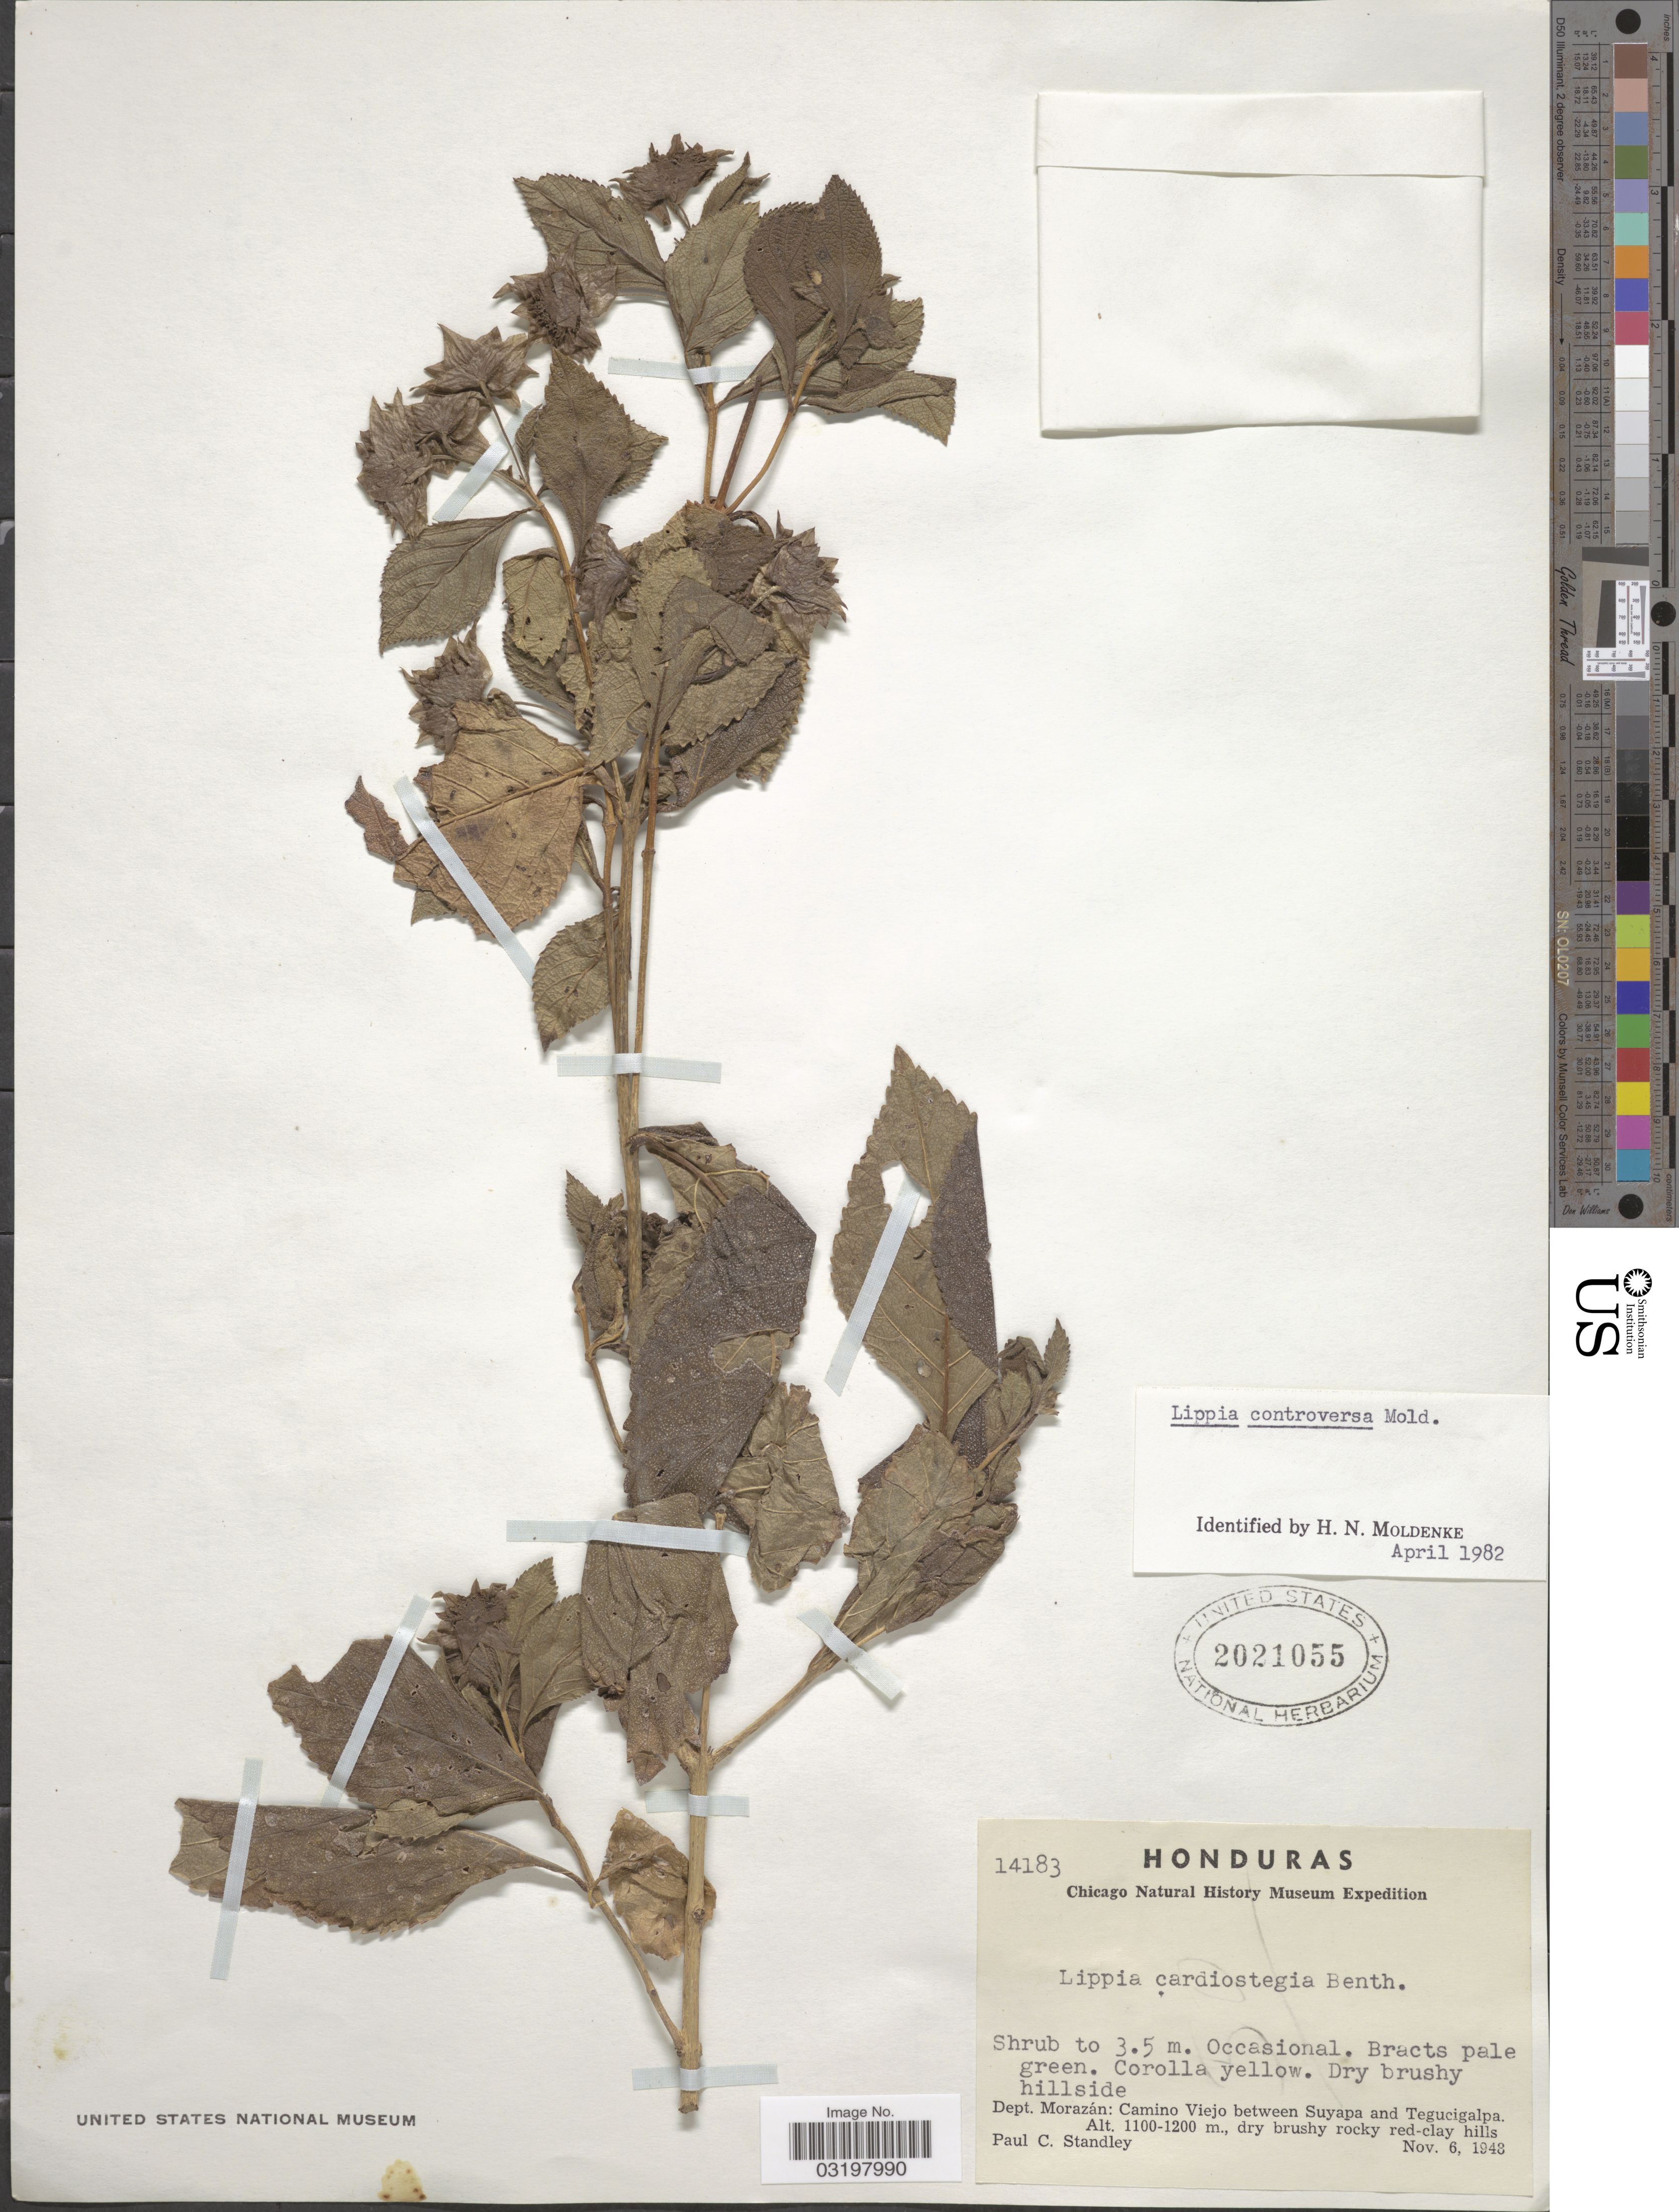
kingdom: Plantae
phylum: Tracheophyta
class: Magnoliopsida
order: Lamiales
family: Verbenaceae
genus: Lippia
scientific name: Lippia bracteosa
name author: (M. Martens & Galeotti) Moldenke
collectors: P. C. Standley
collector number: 14183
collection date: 1948-11-06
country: Honduras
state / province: Fco. Morazán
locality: Dept. Morazán: Camino Viejo between Suyapa and Tegucigalpa.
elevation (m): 1100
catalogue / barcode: US 2021055